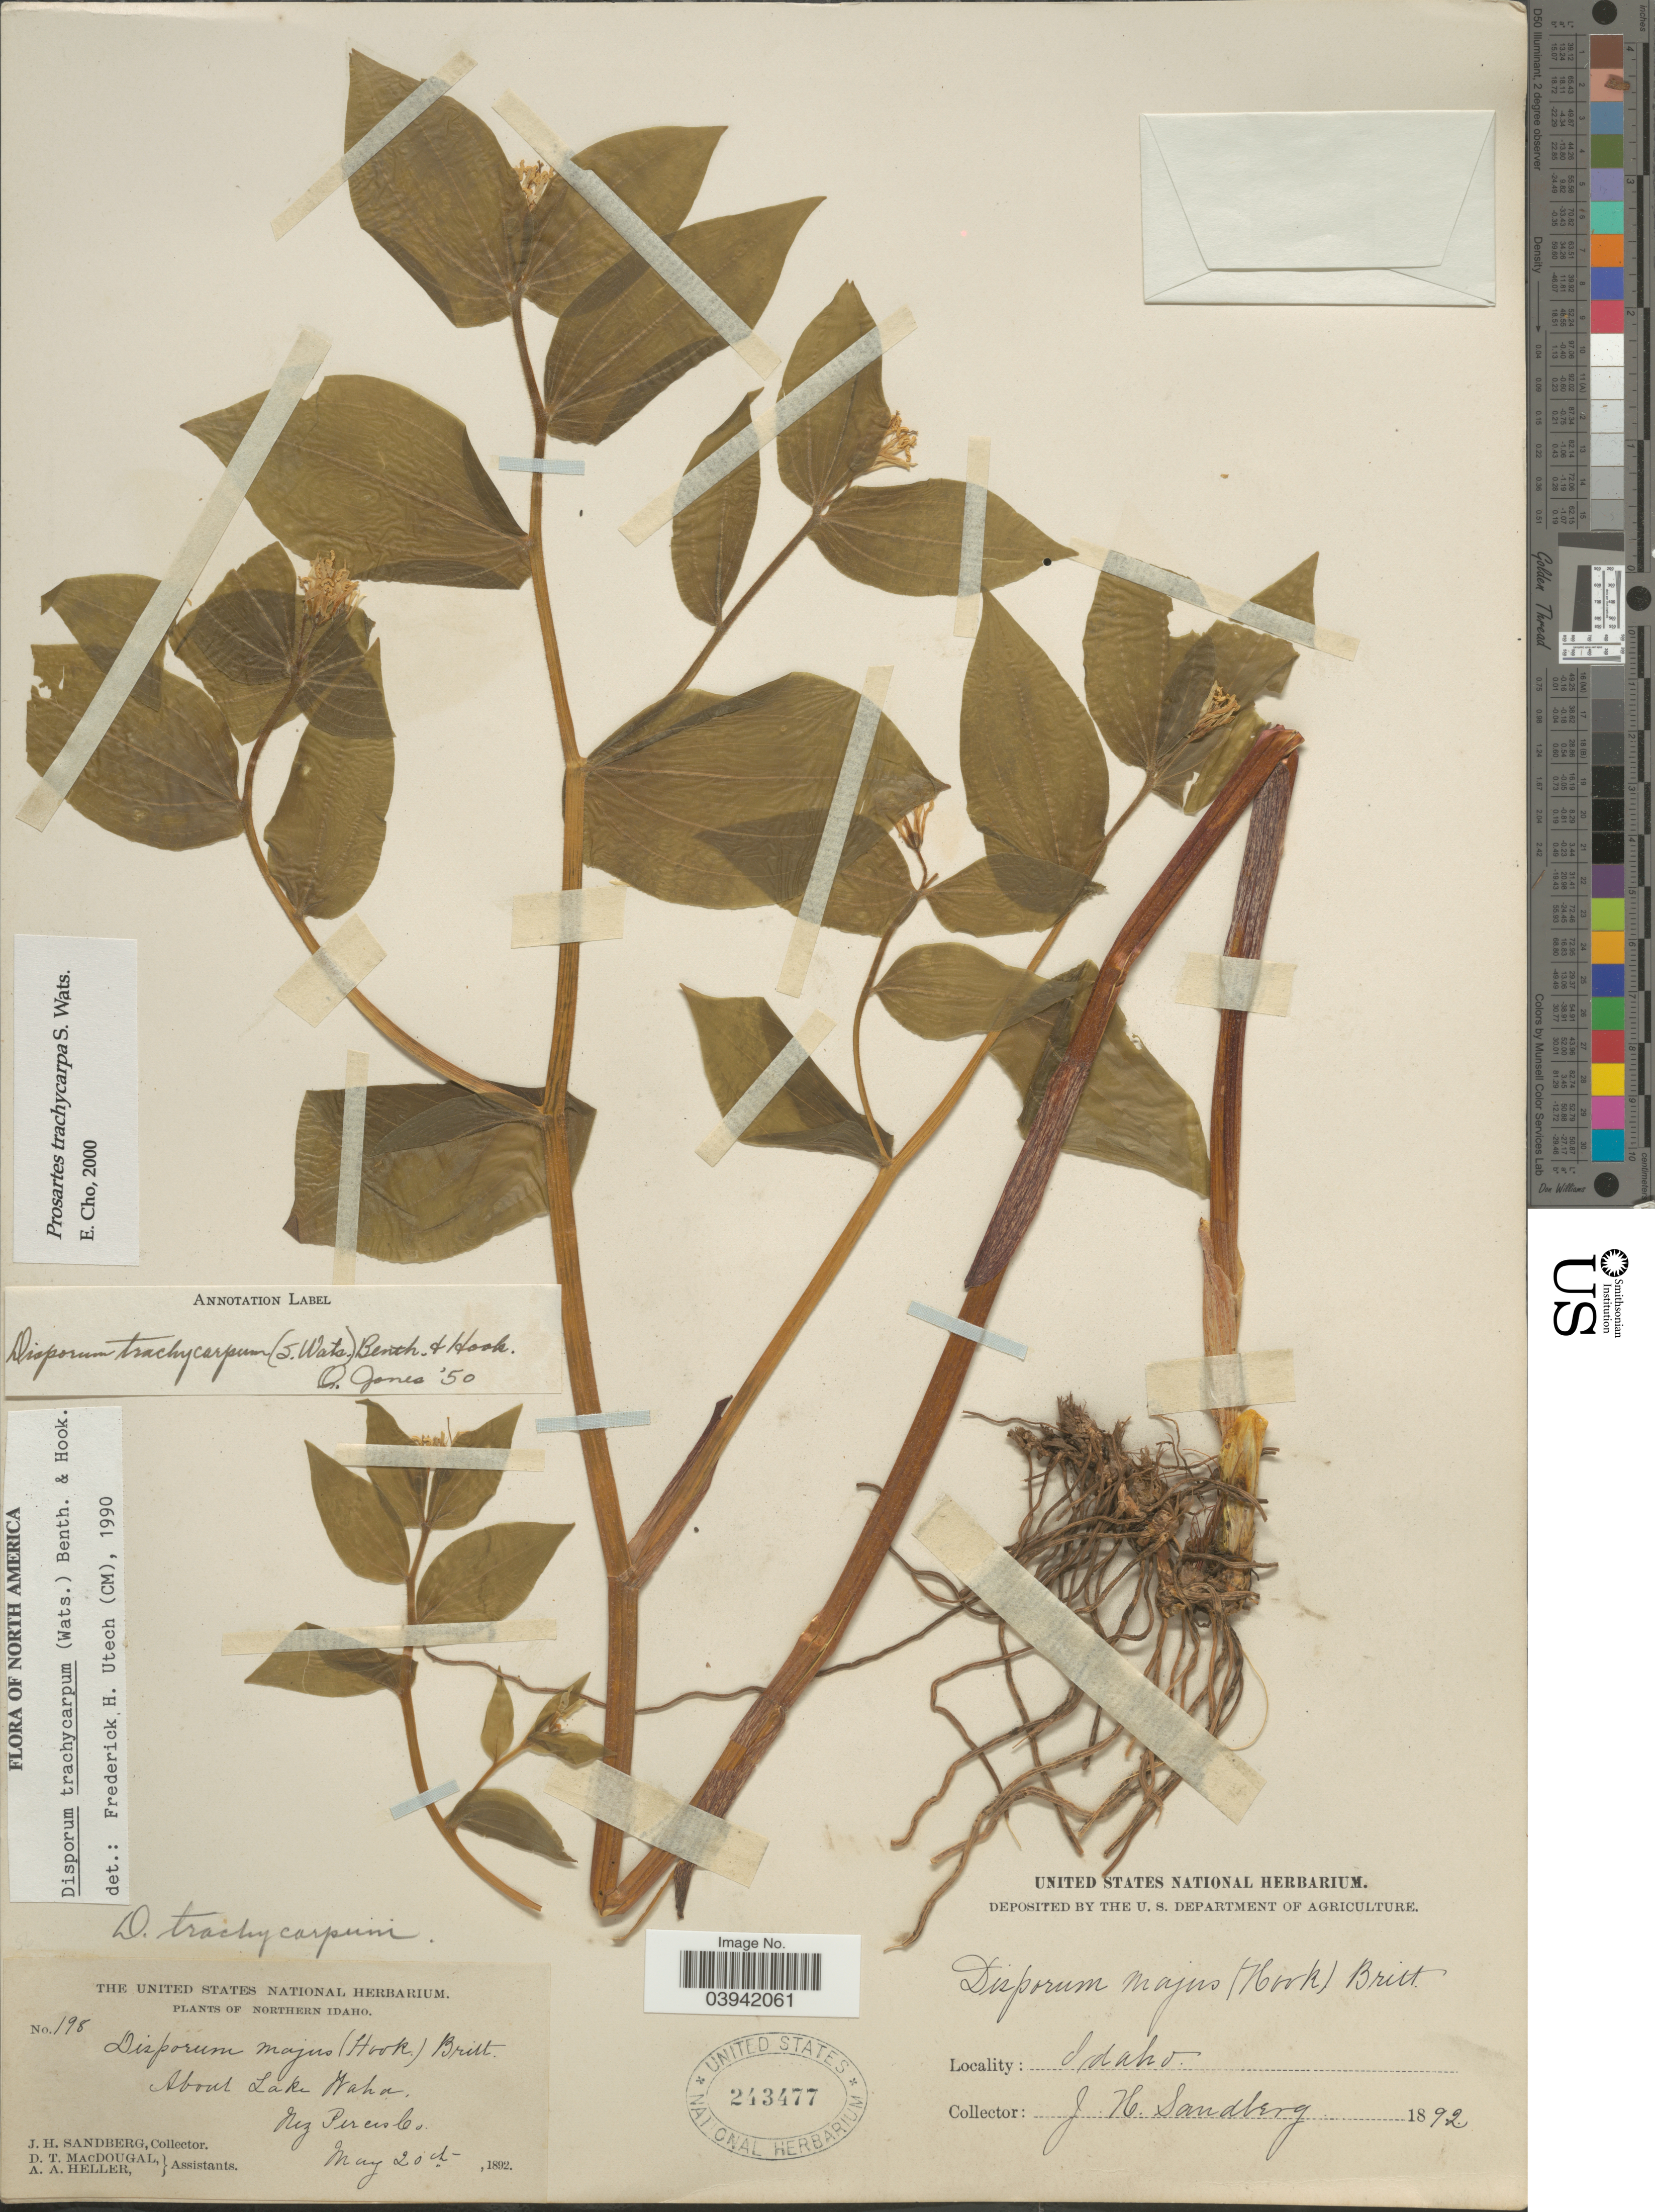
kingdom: Plantae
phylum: Tracheophyta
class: Liliopsida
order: Liliales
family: Liliaceae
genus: Prosartes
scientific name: Prosartes trachycarpa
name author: S. Watson in C. King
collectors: J. H. Sandberg, D. T. MacDougal & A. A. Heller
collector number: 198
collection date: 1892-05-20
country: United States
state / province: Idaho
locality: Northern Idaho. About Lake Waha, Nez Perces Co.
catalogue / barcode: US 243477